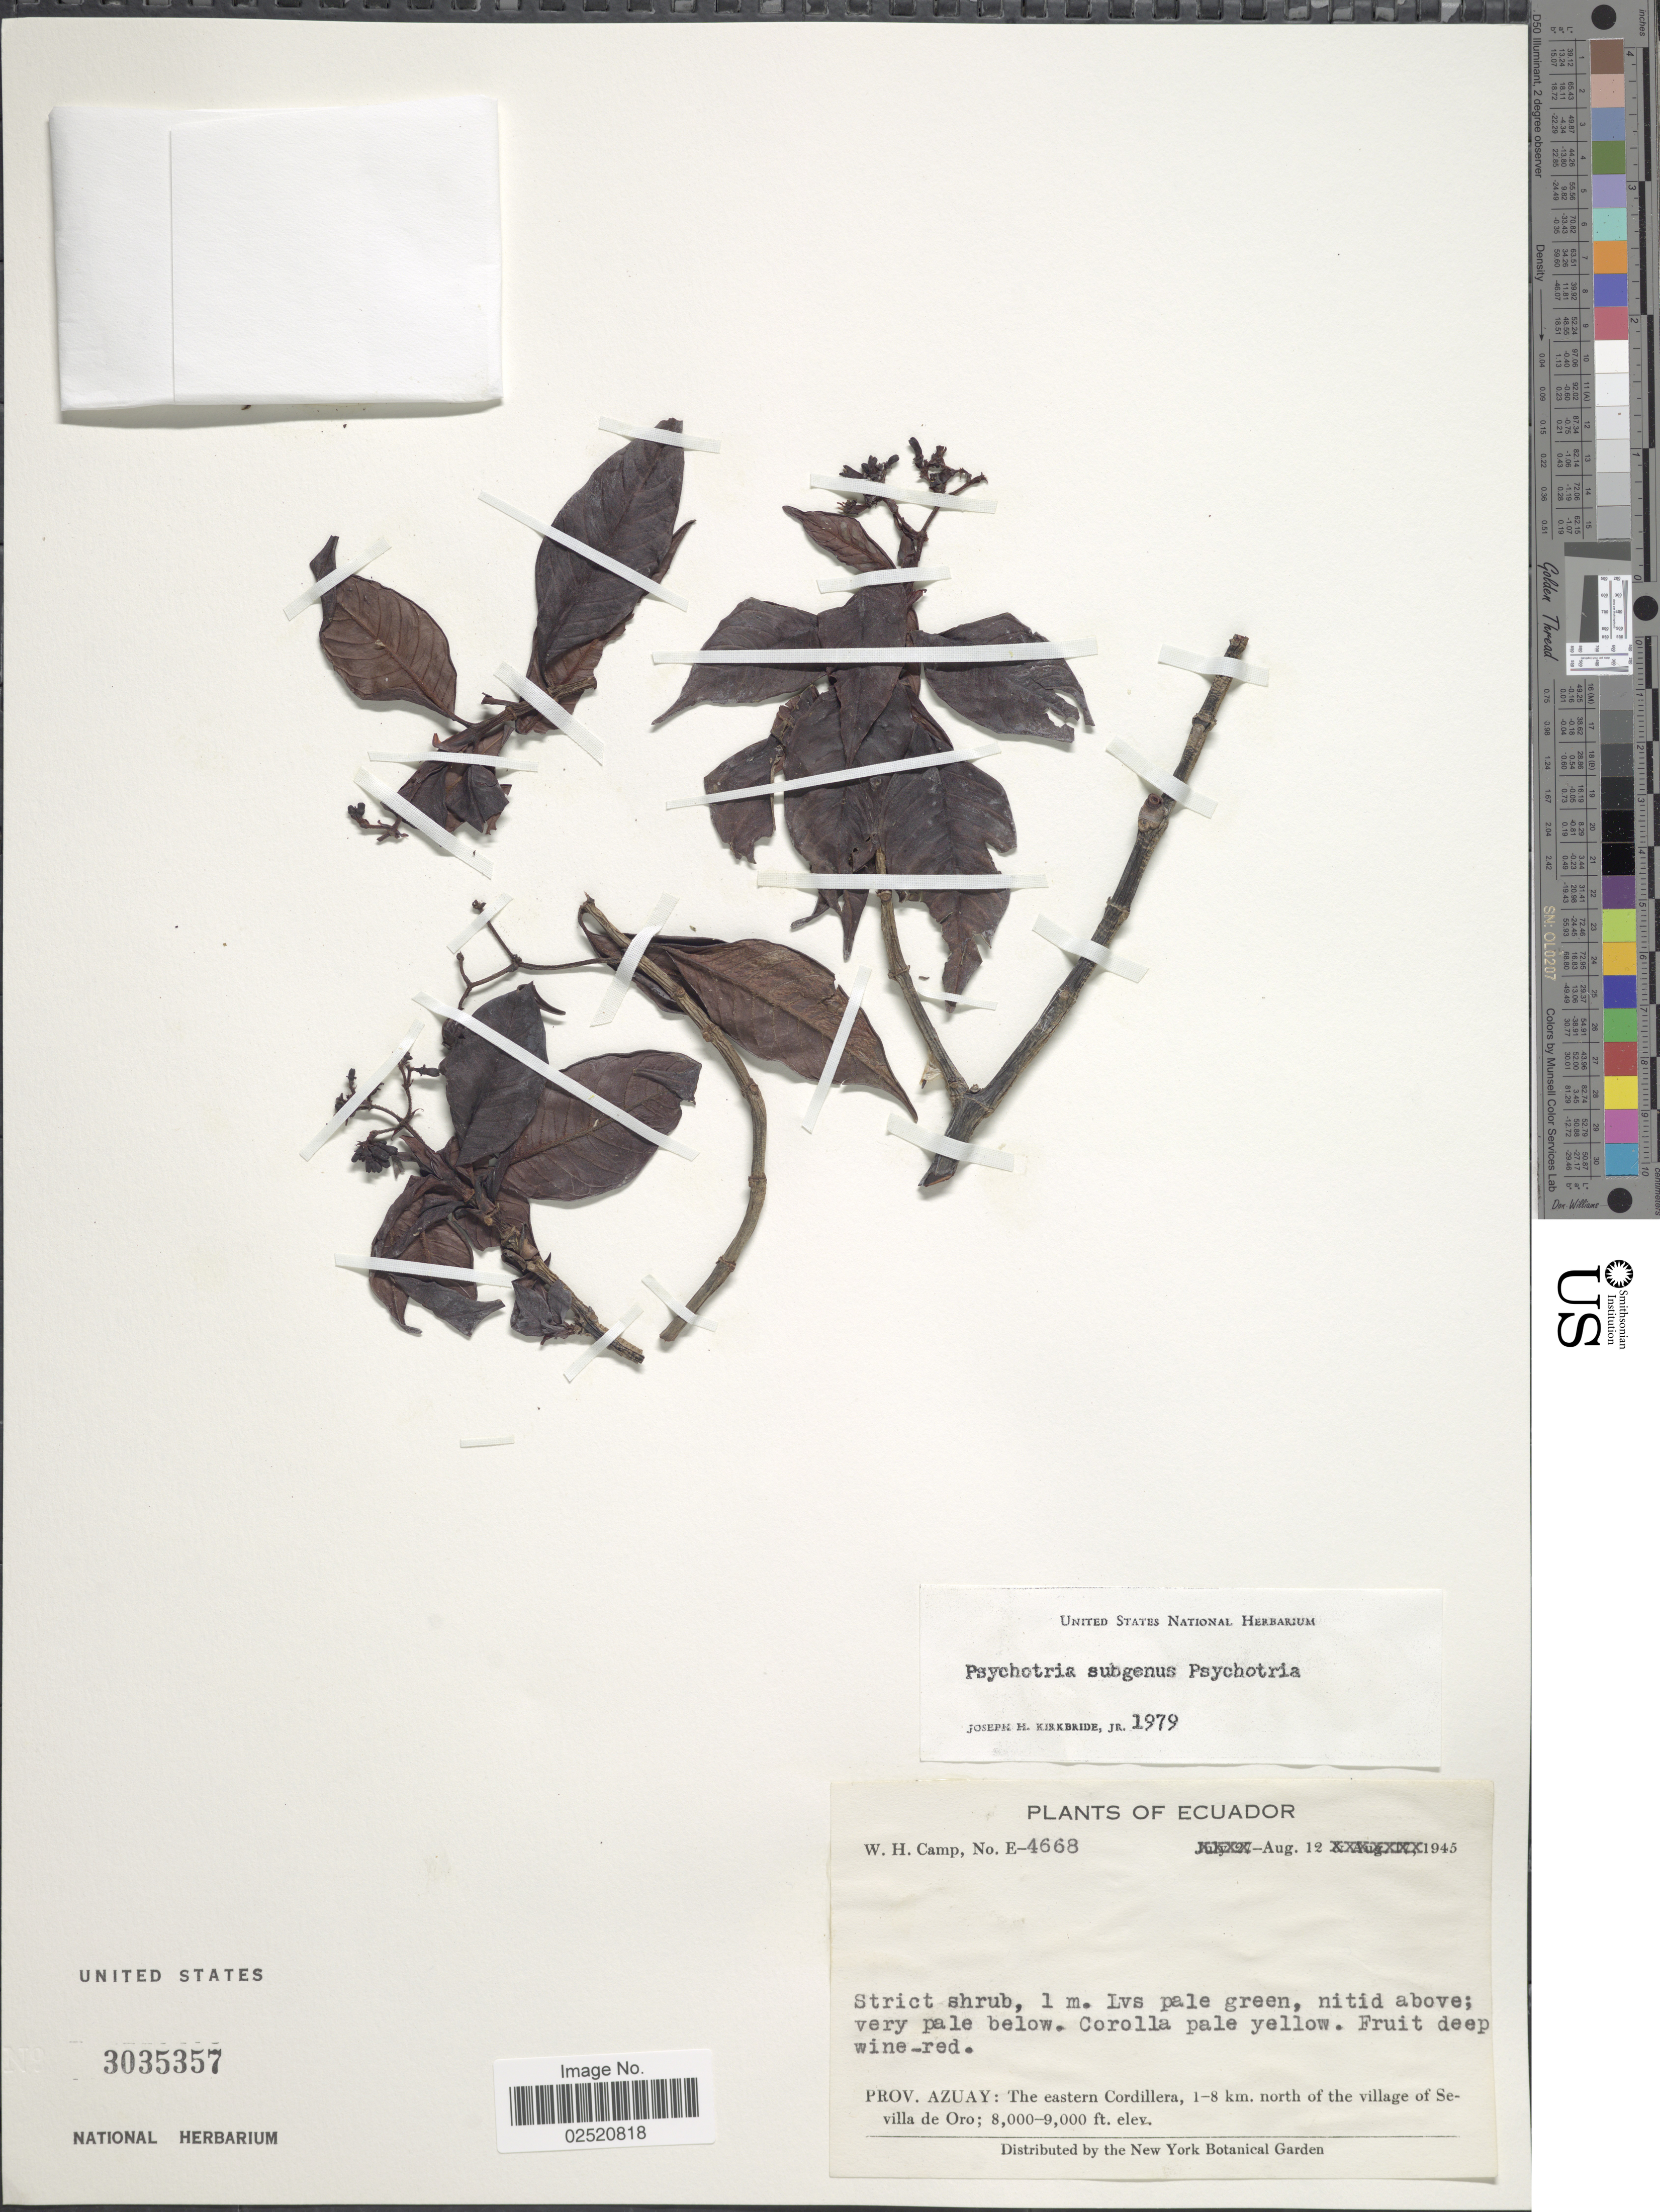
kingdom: Plantae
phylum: Tracheophyta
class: Magnoliopsida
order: Gentianales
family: Rubiaceae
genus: Psychotria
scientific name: Psychotria sp.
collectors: W. H. Camp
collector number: E-4668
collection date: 1945-08-12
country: Ecuador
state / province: Azuay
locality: The eastern Cordillera, 1-8 km. north of the village of Sevilla de Oro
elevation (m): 2438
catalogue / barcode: US 3035357